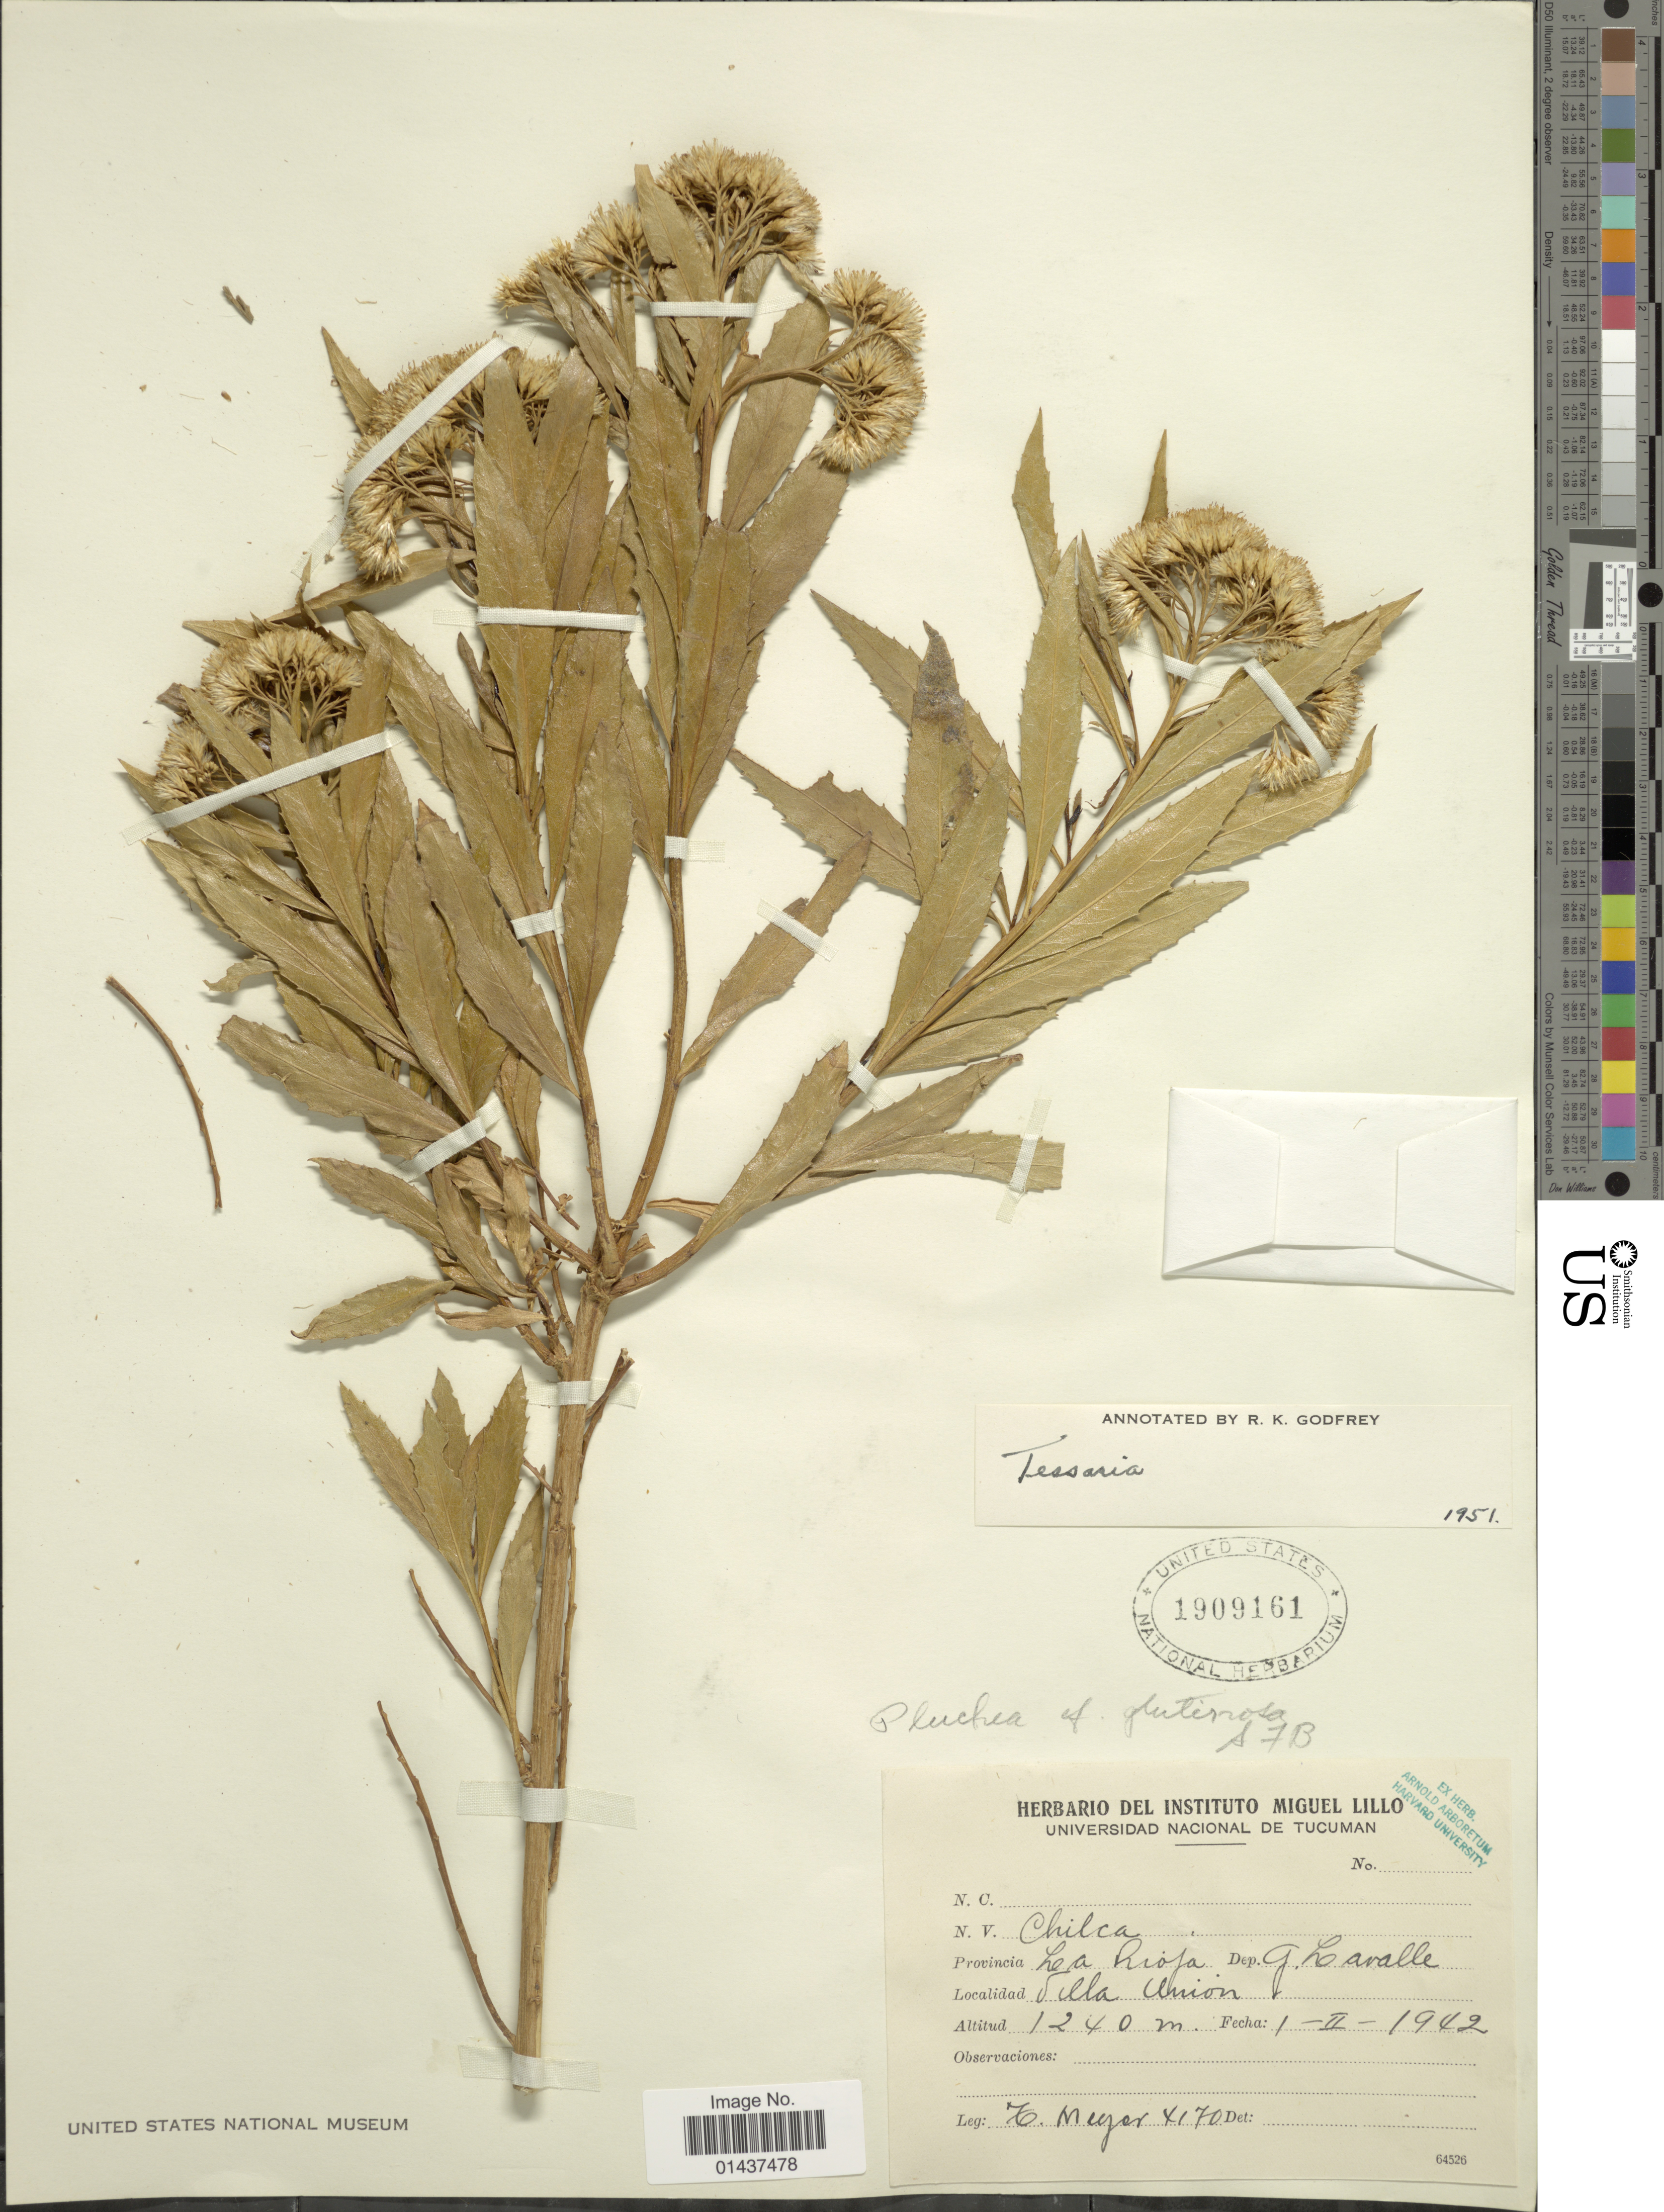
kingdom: Plantae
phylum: Tracheophyta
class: Magnoliopsida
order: Asterales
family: Asteraceae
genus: Tessaria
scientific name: Tessaria sp.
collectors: T. Meyer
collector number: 4170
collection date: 1942-02-01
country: Argentina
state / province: La Rioja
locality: Dep. G. Levalle, Villa Union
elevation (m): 1240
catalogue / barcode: US 1909161